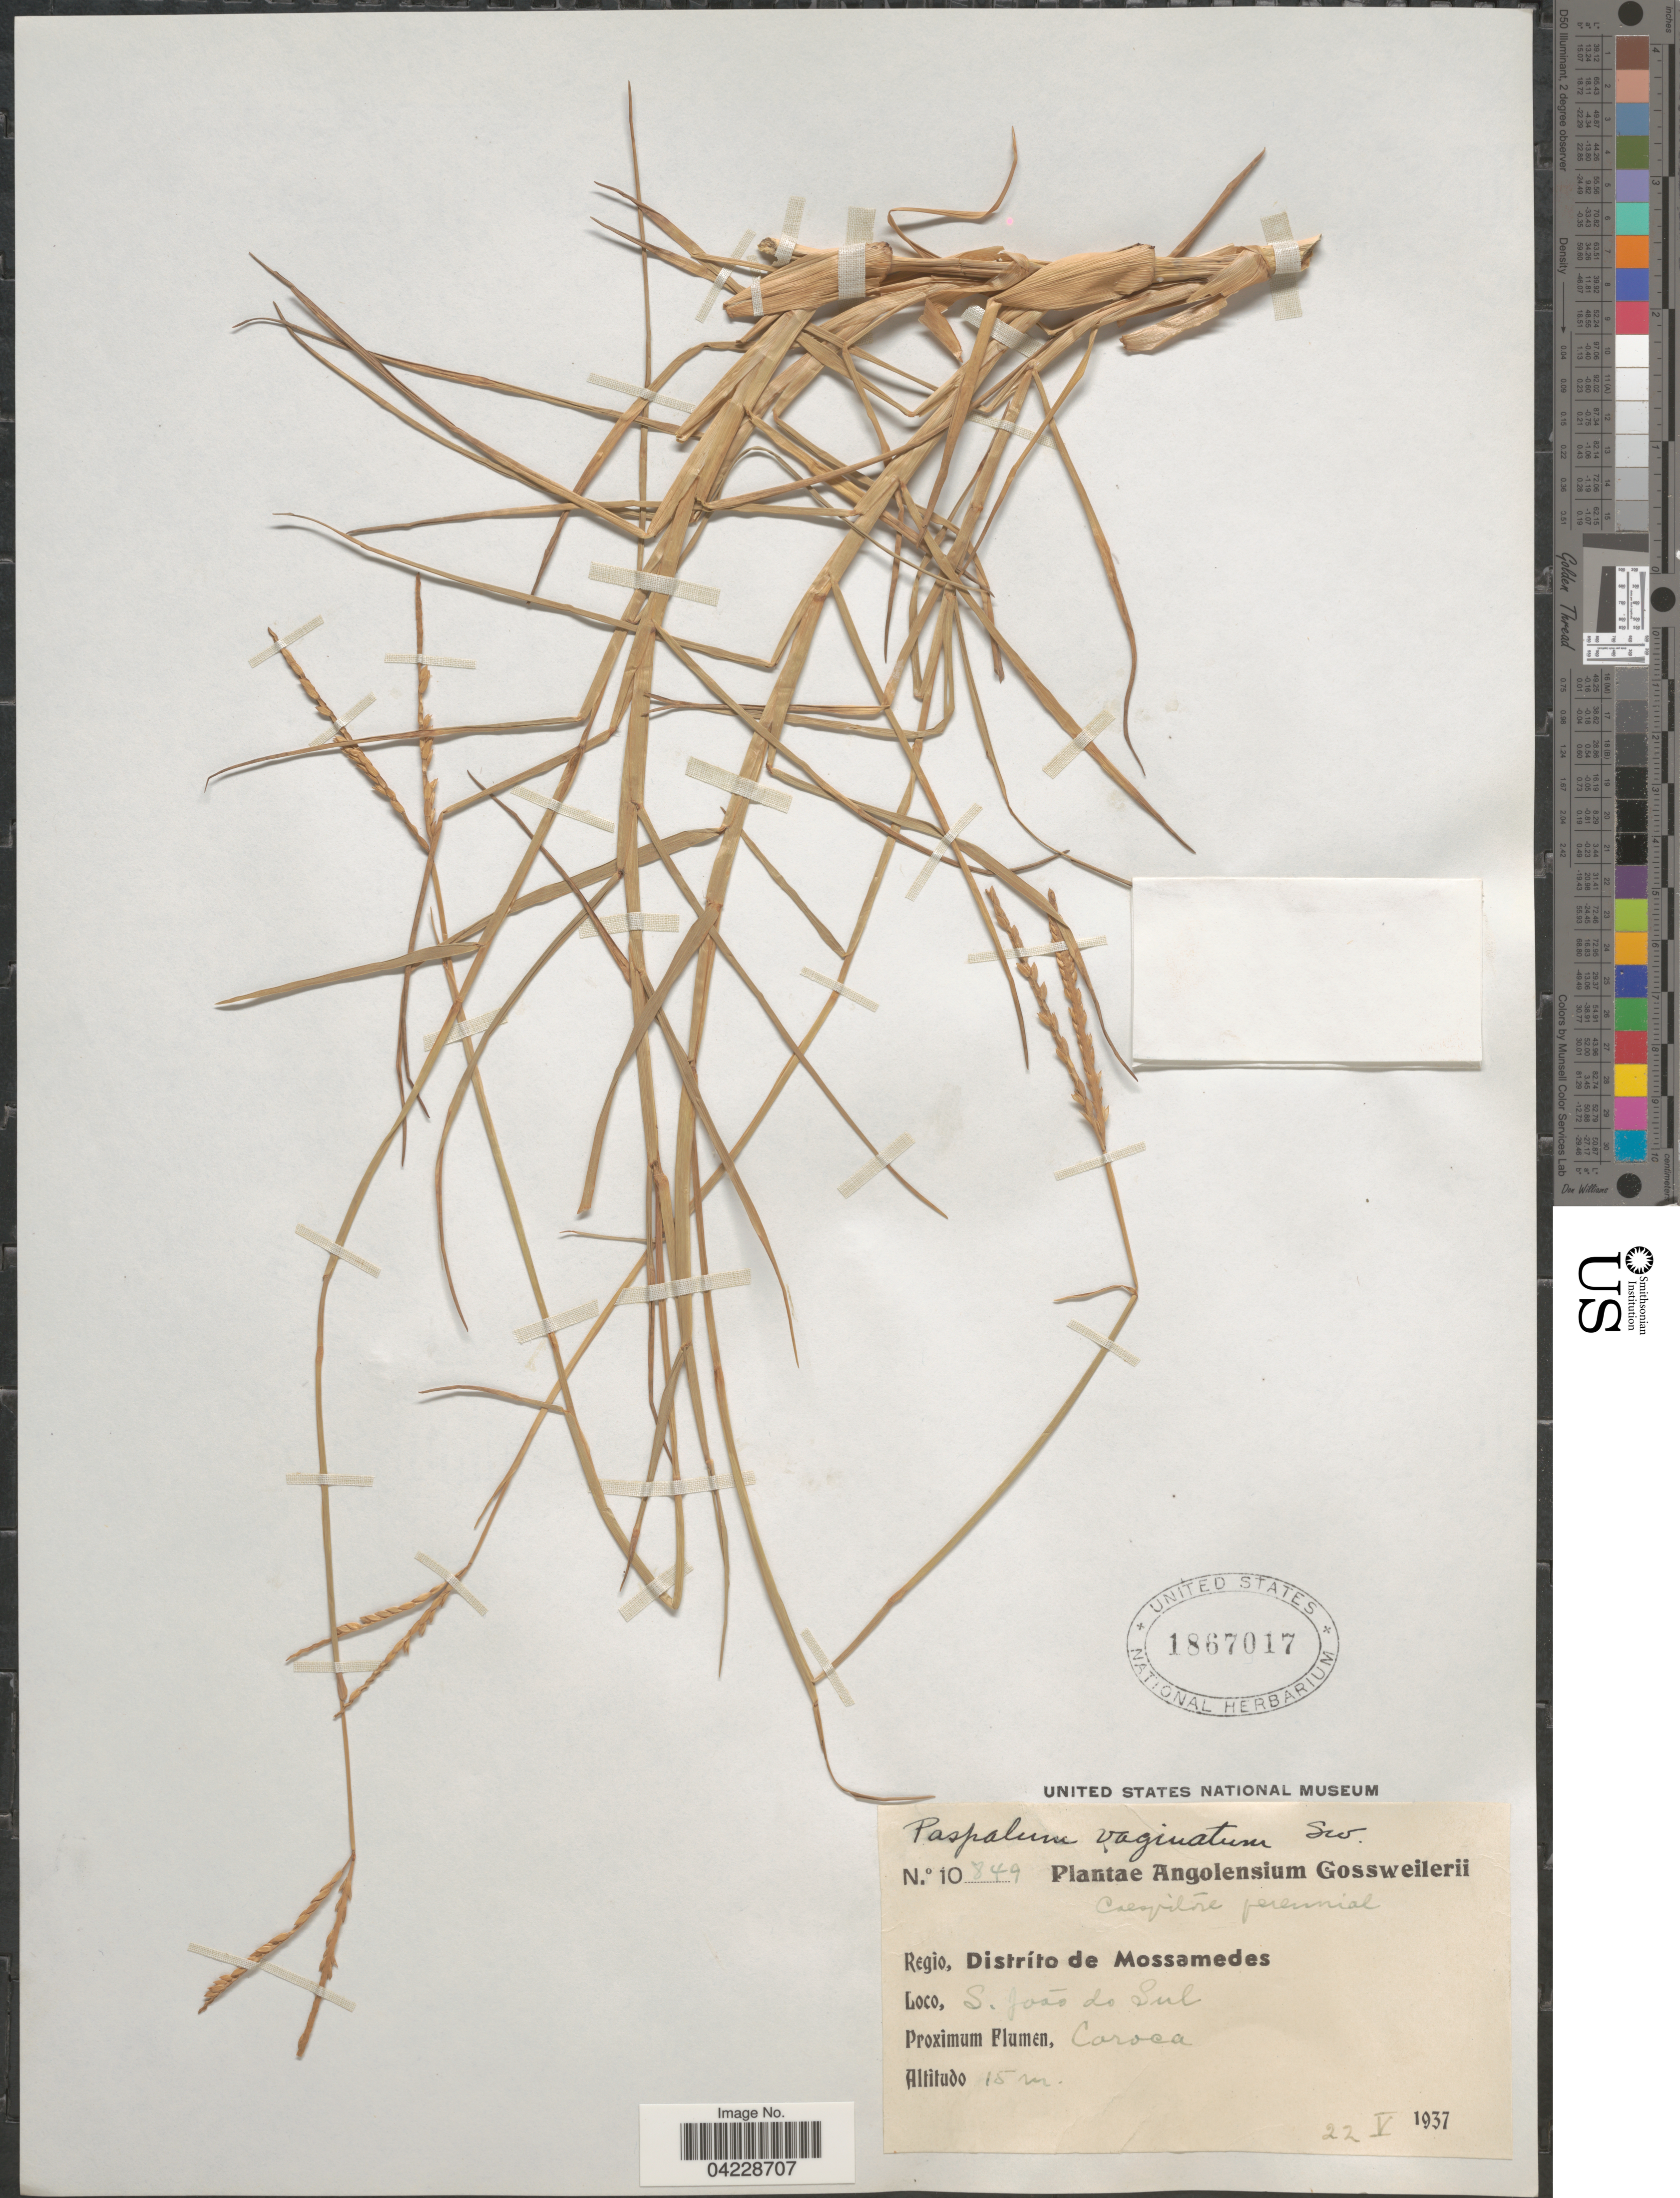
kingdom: Plantae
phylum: Tracheophyta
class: Liliopsida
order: Poales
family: Poaceae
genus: Paspalum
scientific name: Paspalum vaginatum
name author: Sw.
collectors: -. Gossweiler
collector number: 10849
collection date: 1937-05-22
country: Angola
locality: Regio, Distríto de Mossamedes. S. João do Sul. Proximum Flumen, Caroca.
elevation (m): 15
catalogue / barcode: US 1867017